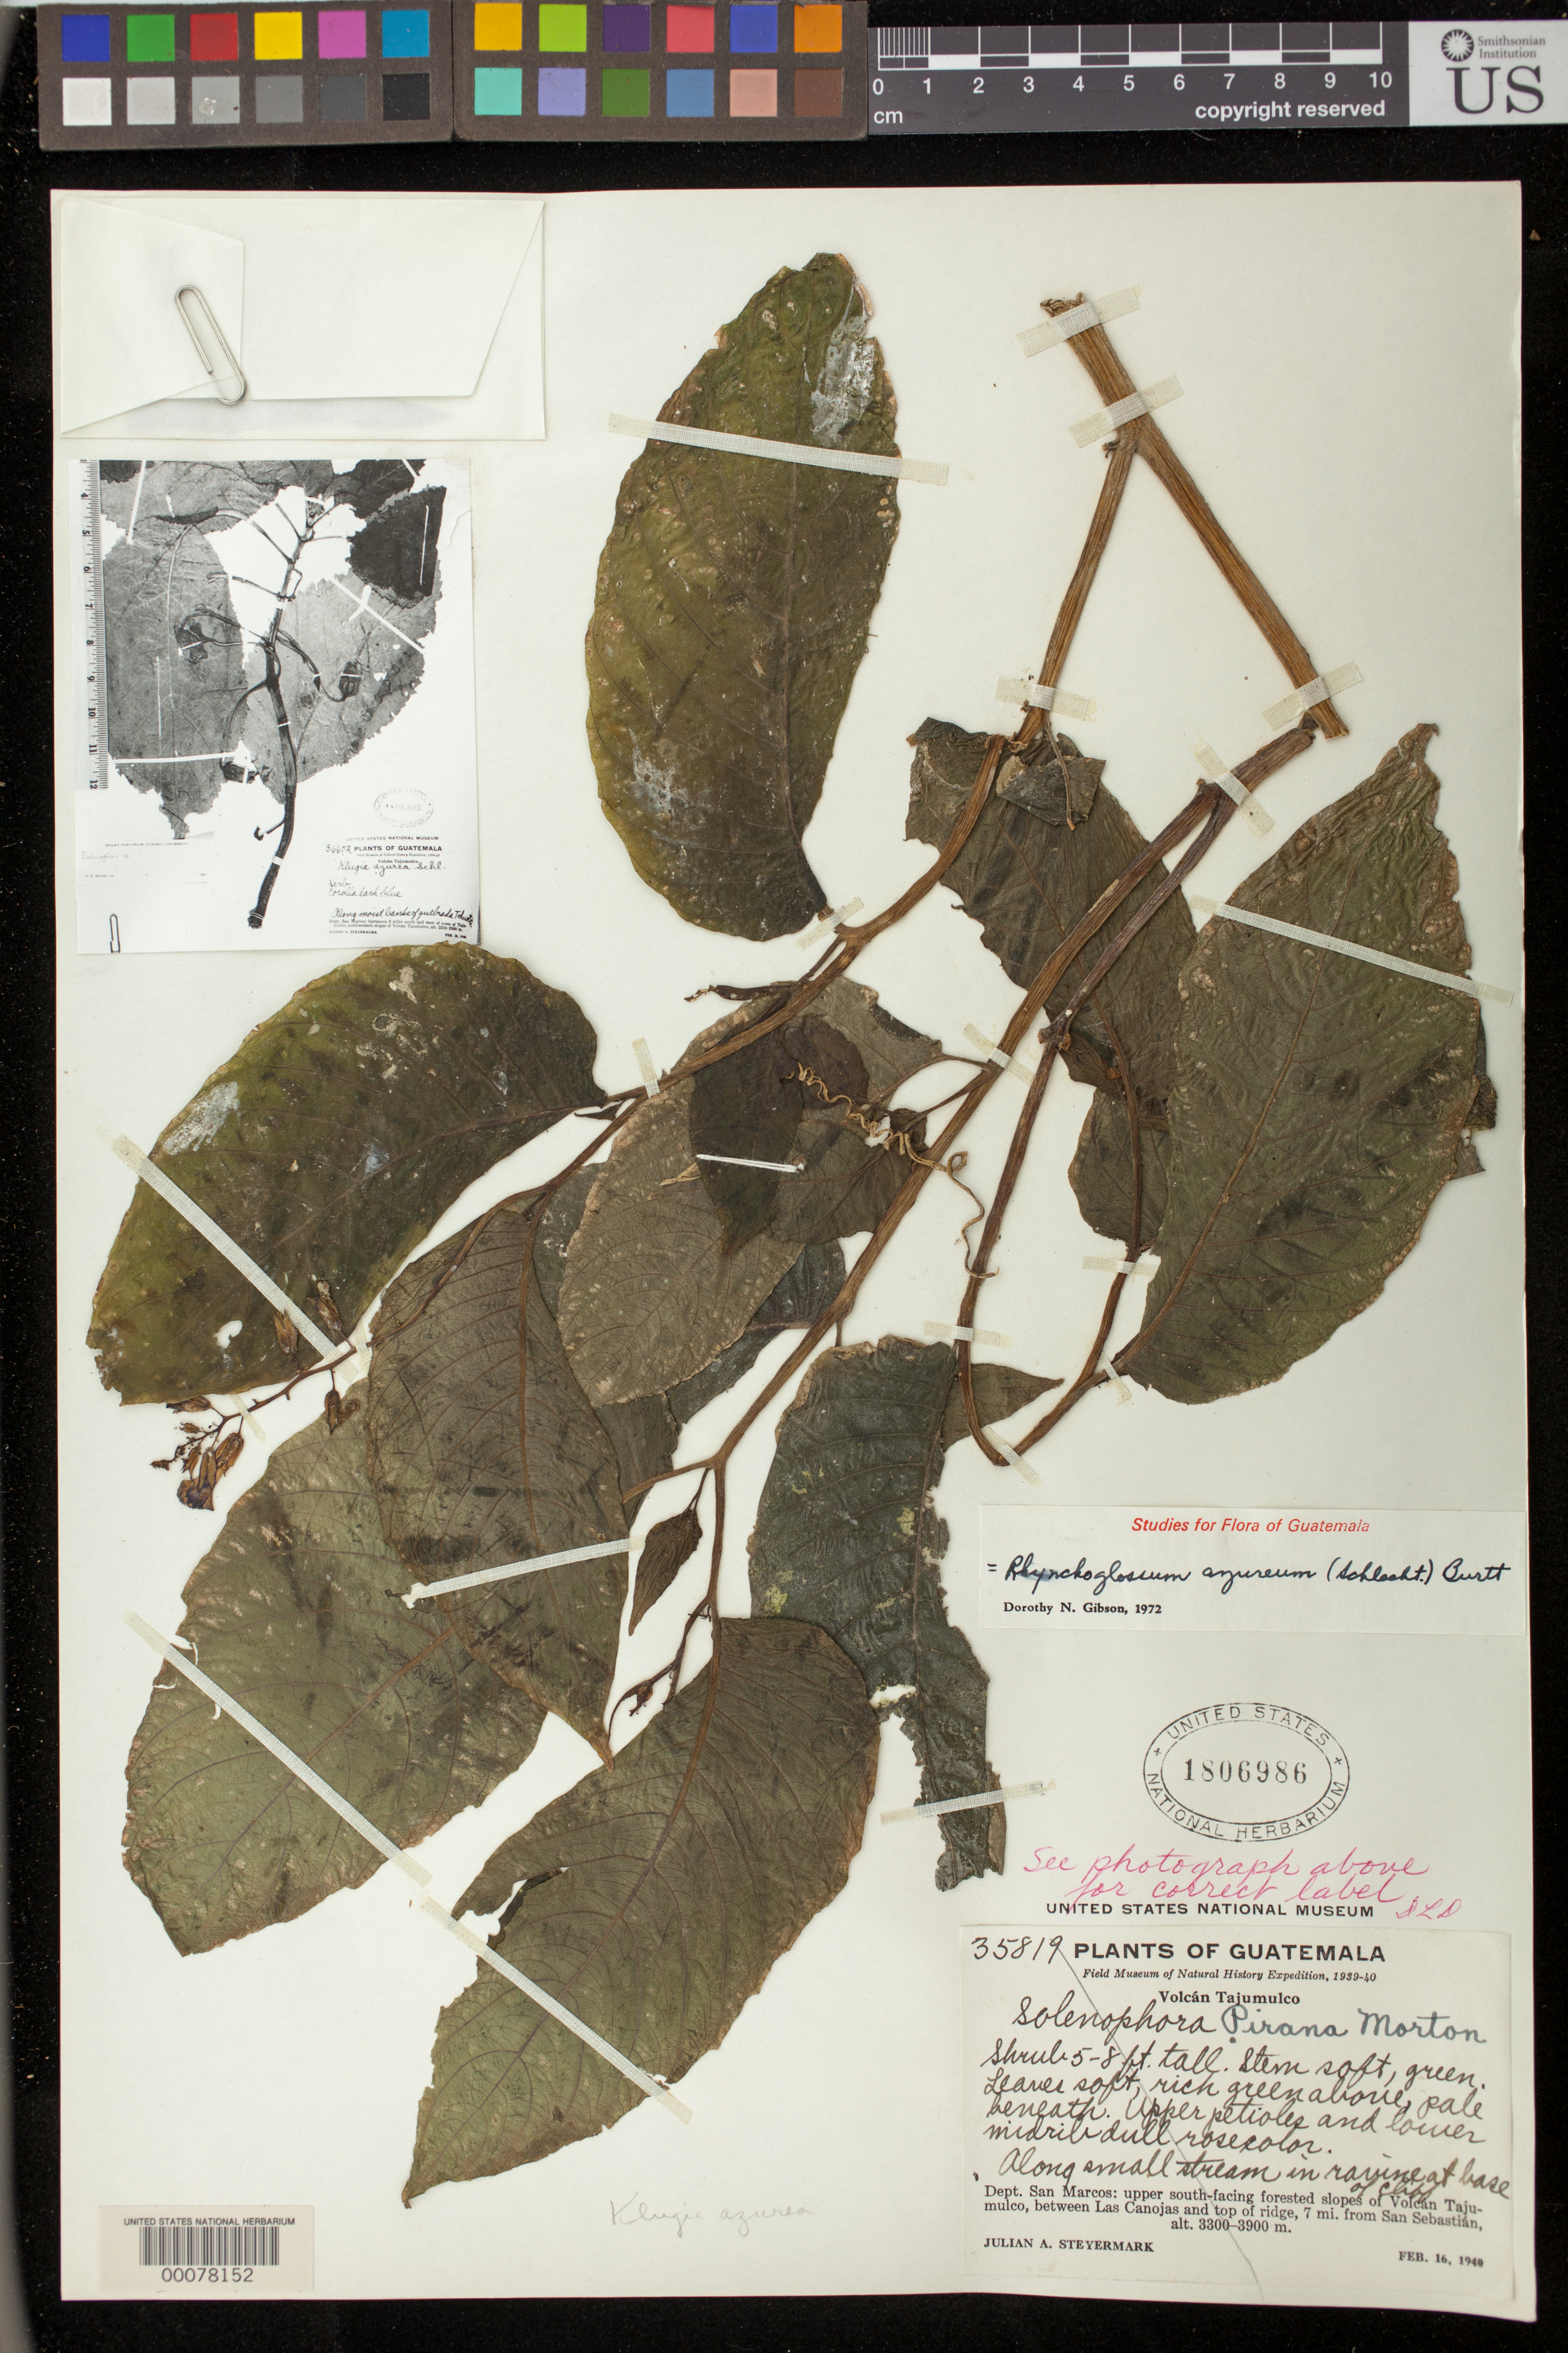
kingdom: Plantae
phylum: Tracheophyta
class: Magnoliopsida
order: Lamiales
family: Gesneriaceae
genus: Rhynchoglossum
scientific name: Rhynchoglossum azureum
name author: (Schltdl.) B.L. Burtt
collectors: J. Steyermark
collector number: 36602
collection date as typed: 16 Feb 1940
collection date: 1940-02-16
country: Guatemala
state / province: San Marcos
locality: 6 miles south and west of town of Tajumulco, northwestern slope of Volcan Tajumulco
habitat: Along moist banks of quebrada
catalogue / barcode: US 1806986